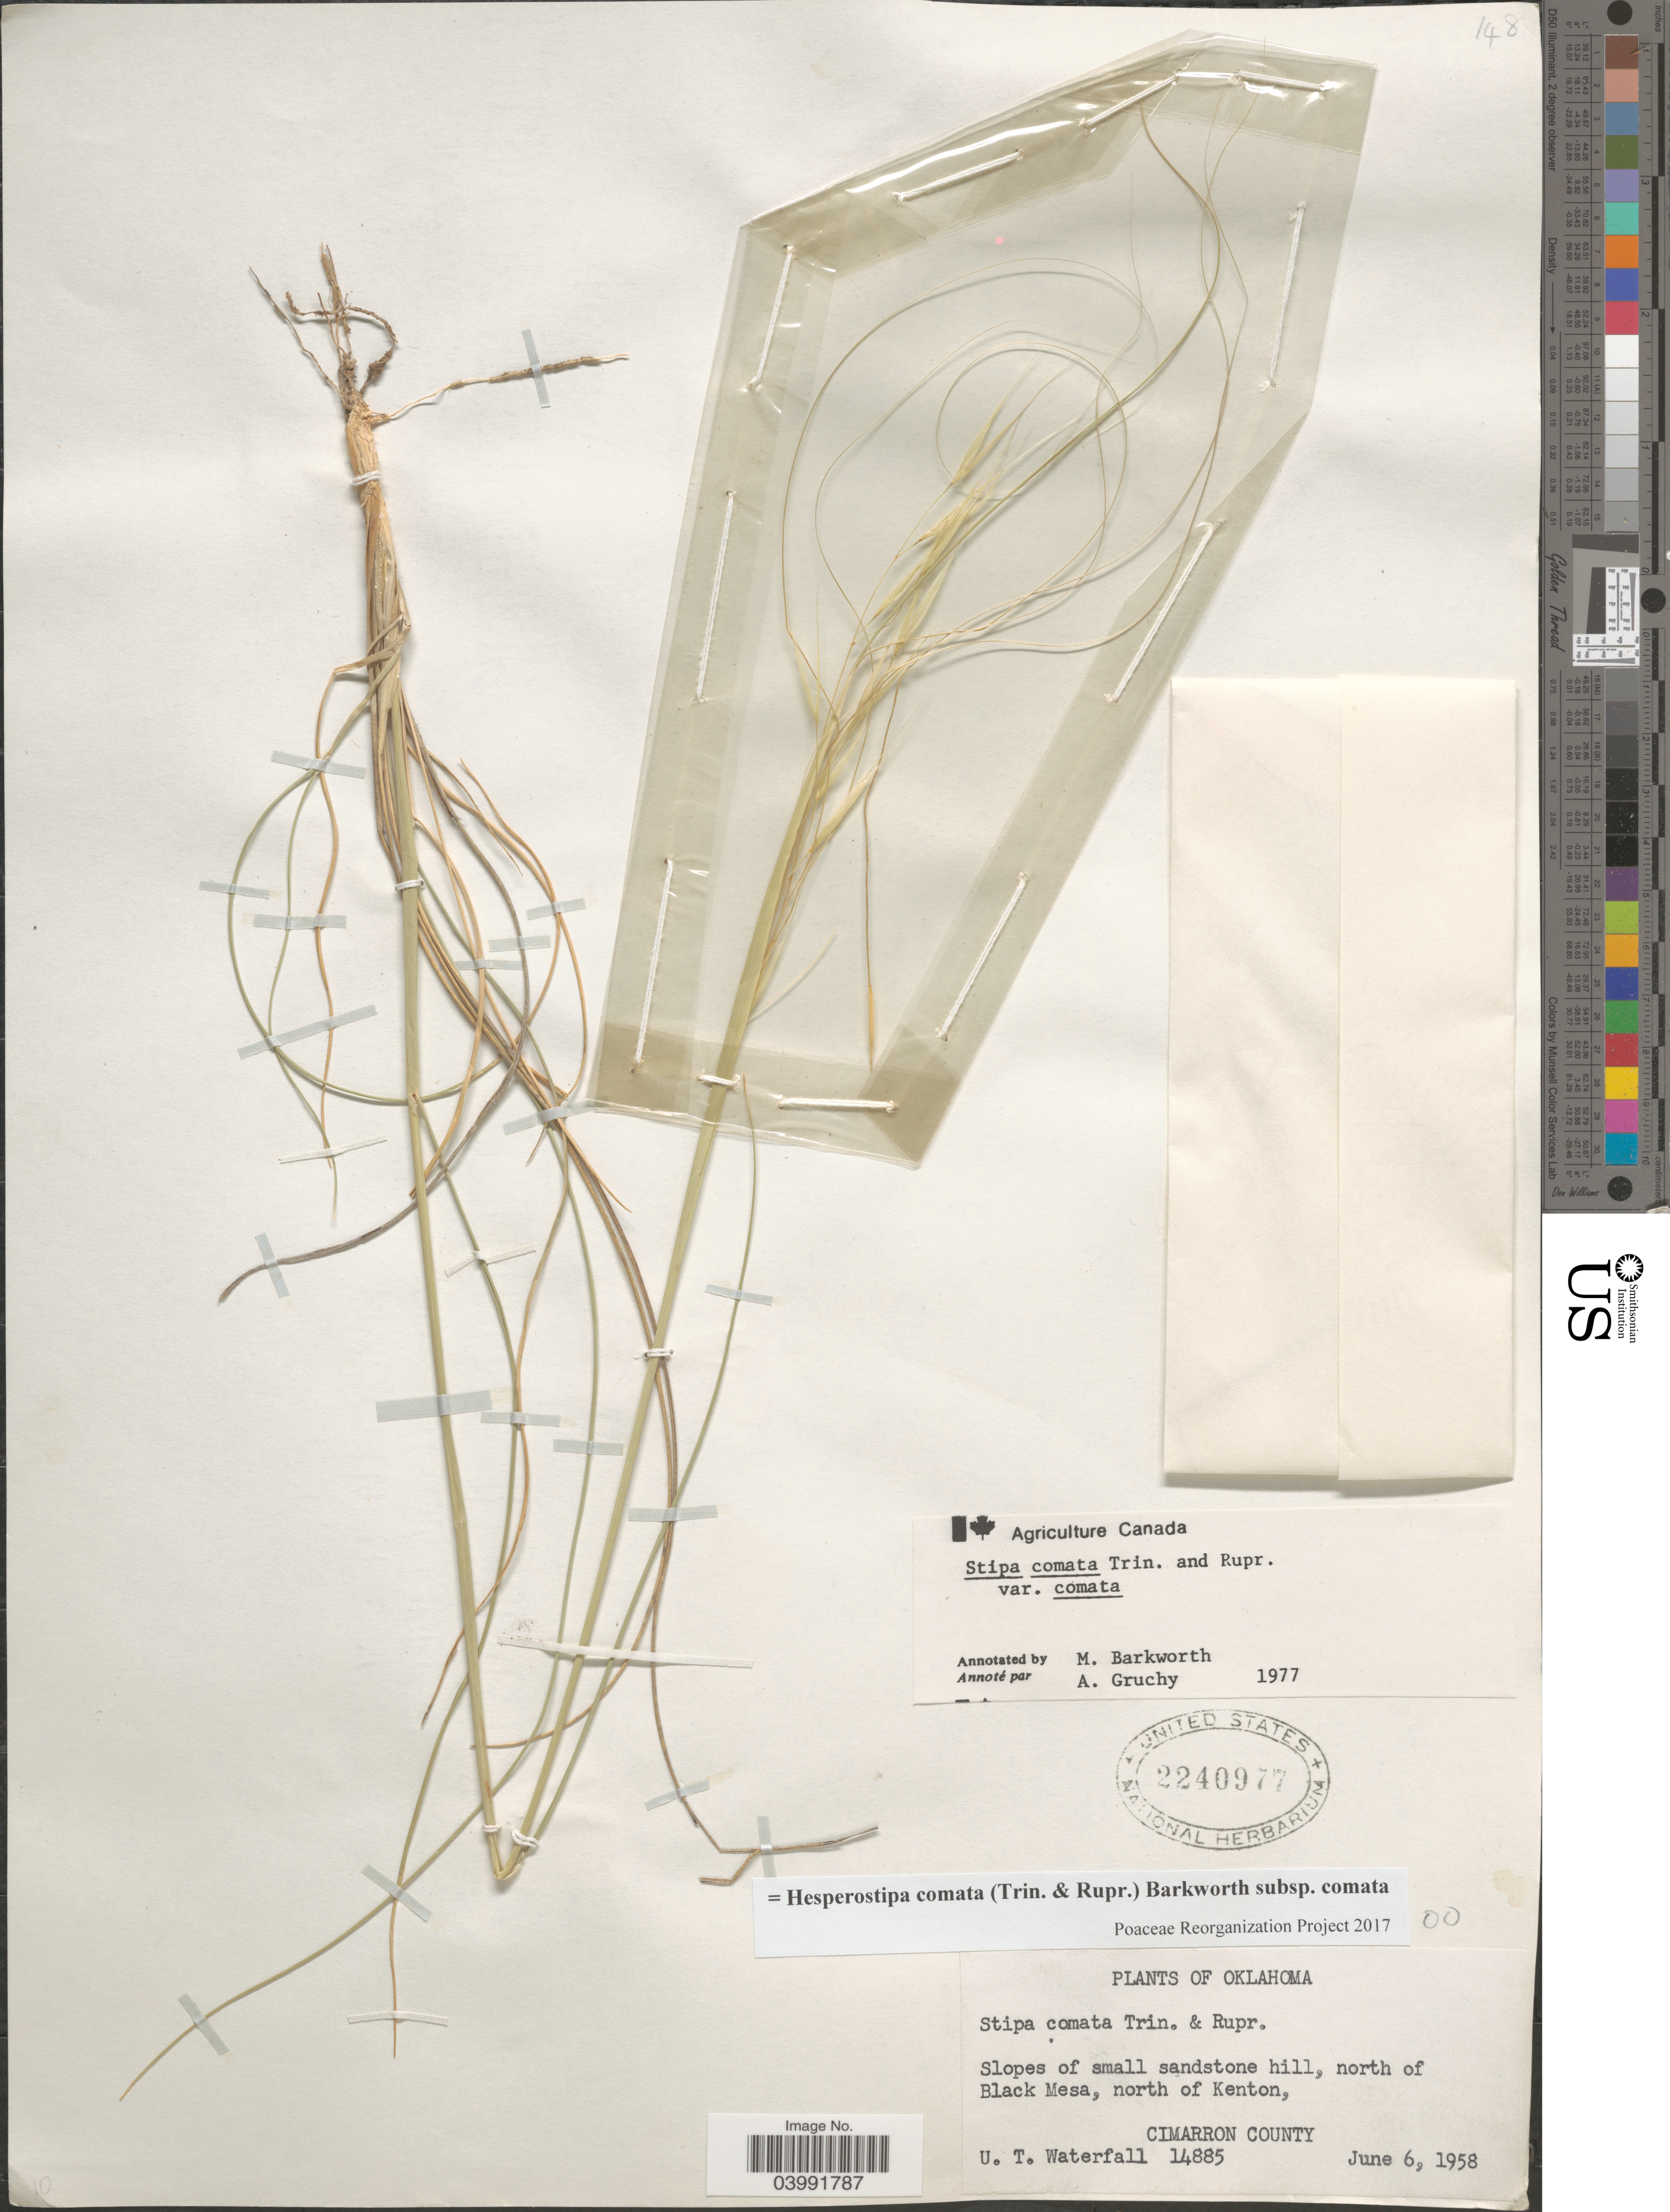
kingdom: Plantae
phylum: Tracheophyta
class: Liliopsida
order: Poales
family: Poaceae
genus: Hesperostipa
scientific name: Hesperostipa comata subsp. comata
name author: (Trin. & Rupr.) Barkworth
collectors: U. T. Waterfall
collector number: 14885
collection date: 1958-06-06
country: United States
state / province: Oklahoma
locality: Slopes of small sandstone hill, north of Black Mesa, north of Kenton, Cimarron County.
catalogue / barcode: US 2240977